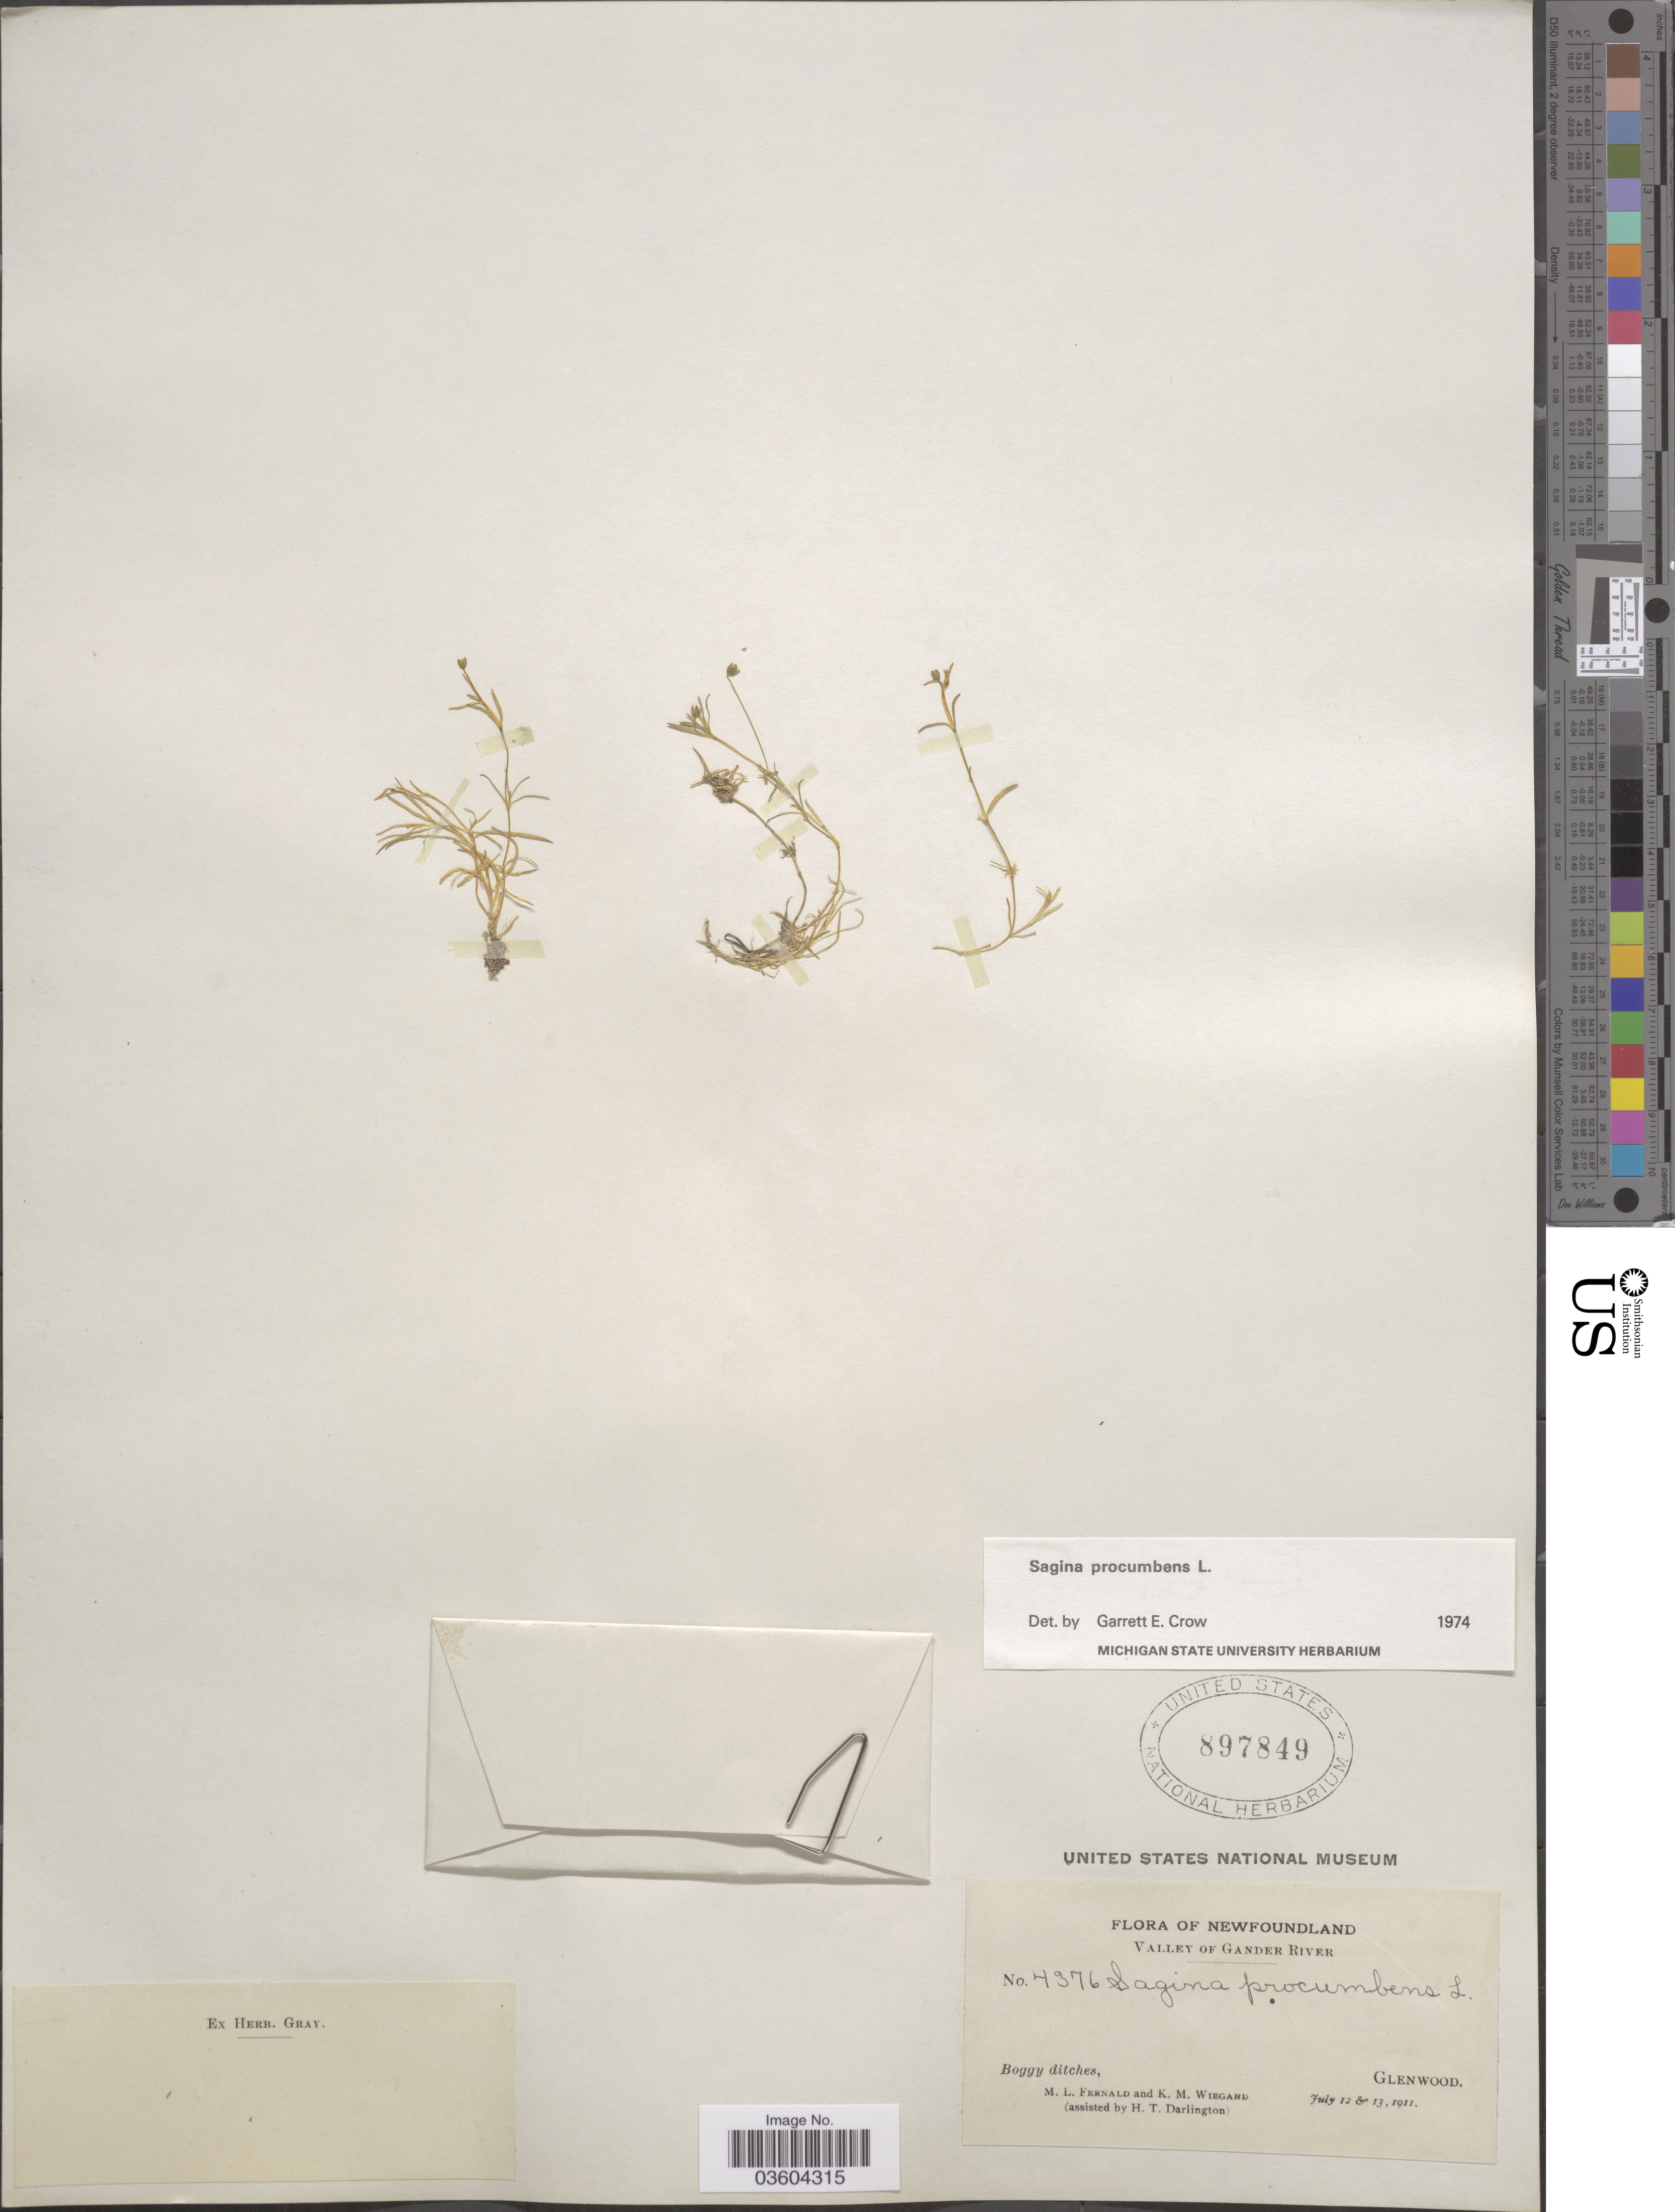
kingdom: Plantae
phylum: Tracheophyta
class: Magnoliopsida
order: Caryophyllales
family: Caryophyllaceae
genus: Sagina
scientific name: Sagina procumbens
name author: L.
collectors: M. L. Fernald, K. M. Wiegand & H. Darlington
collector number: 4376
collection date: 1911-07-12/1911-07-13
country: Canada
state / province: Newfoundland and Labrador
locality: Valley of Gander River. Boggy ditches, Glenwood.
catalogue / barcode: US 897849